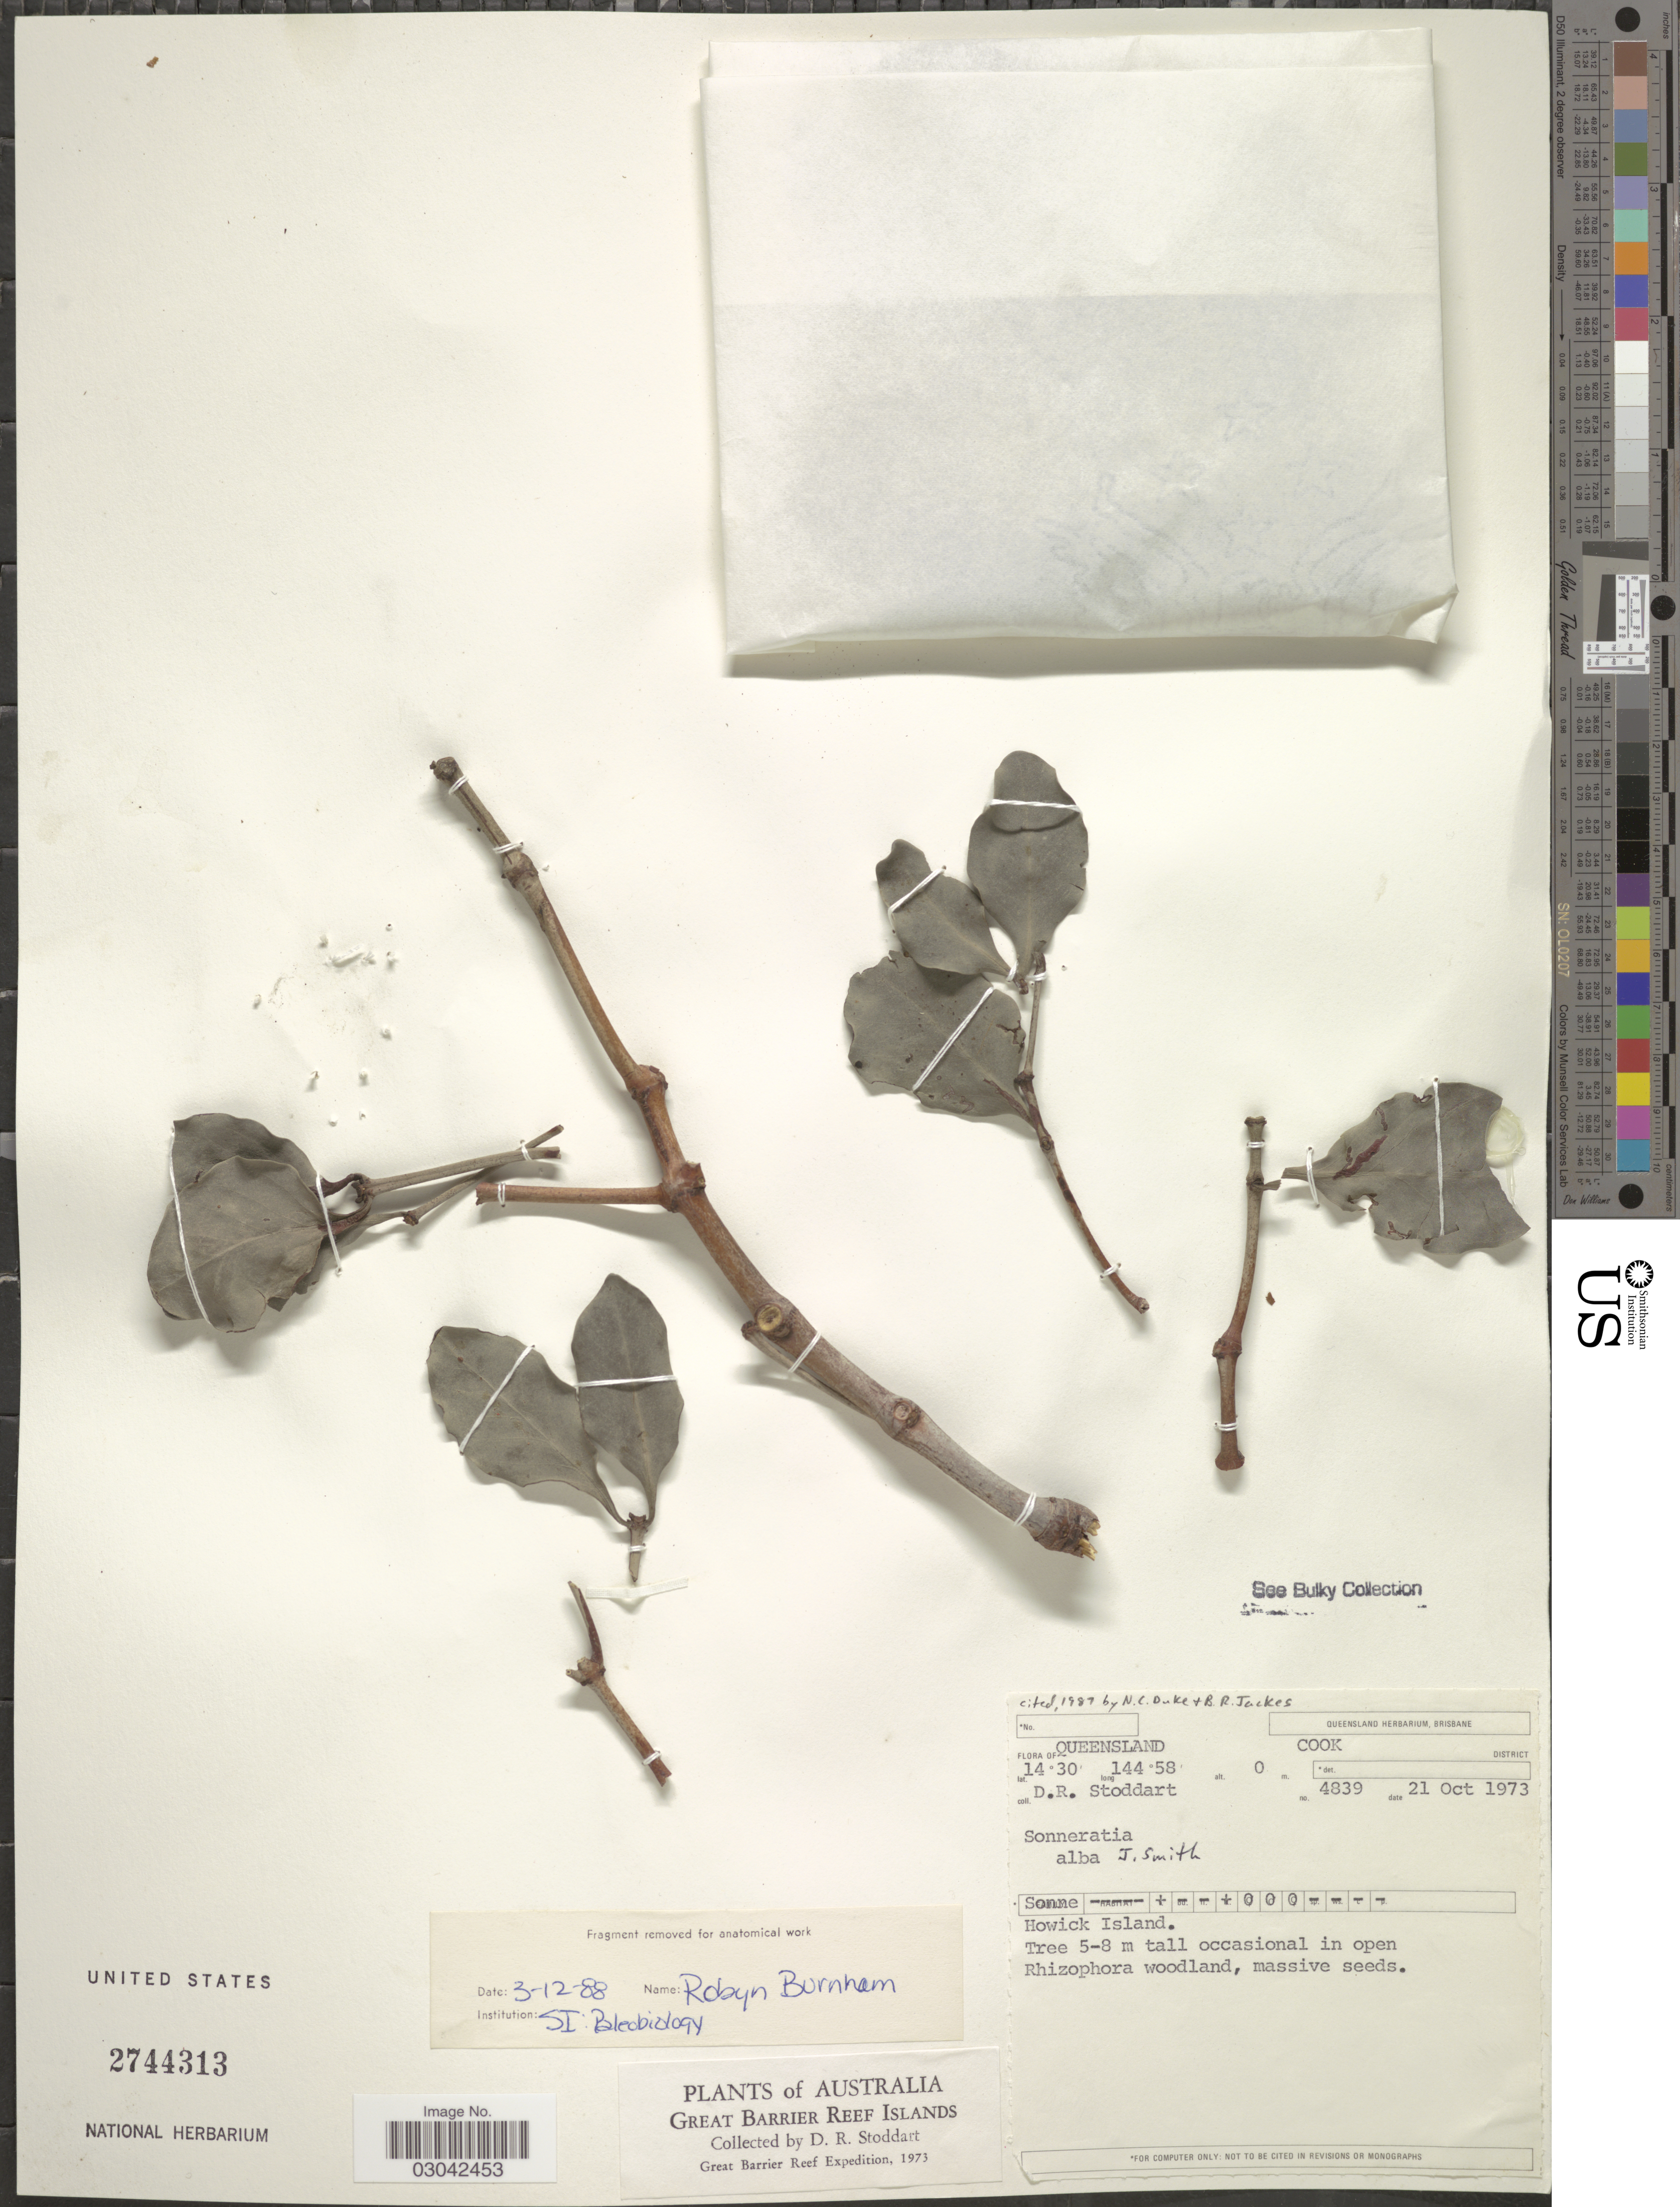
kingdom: Plantae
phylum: Tracheophyta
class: Magnoliopsida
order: Myrtales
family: Lythraceae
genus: Sonneratia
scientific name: Sonneratia alba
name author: Sm.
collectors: D. R. Stoddart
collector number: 4839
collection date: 1973-10-21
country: Australia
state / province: Queensland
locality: Cook District. Howick Island. Great Barrier Reef Islands.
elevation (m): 0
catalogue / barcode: US 2744313